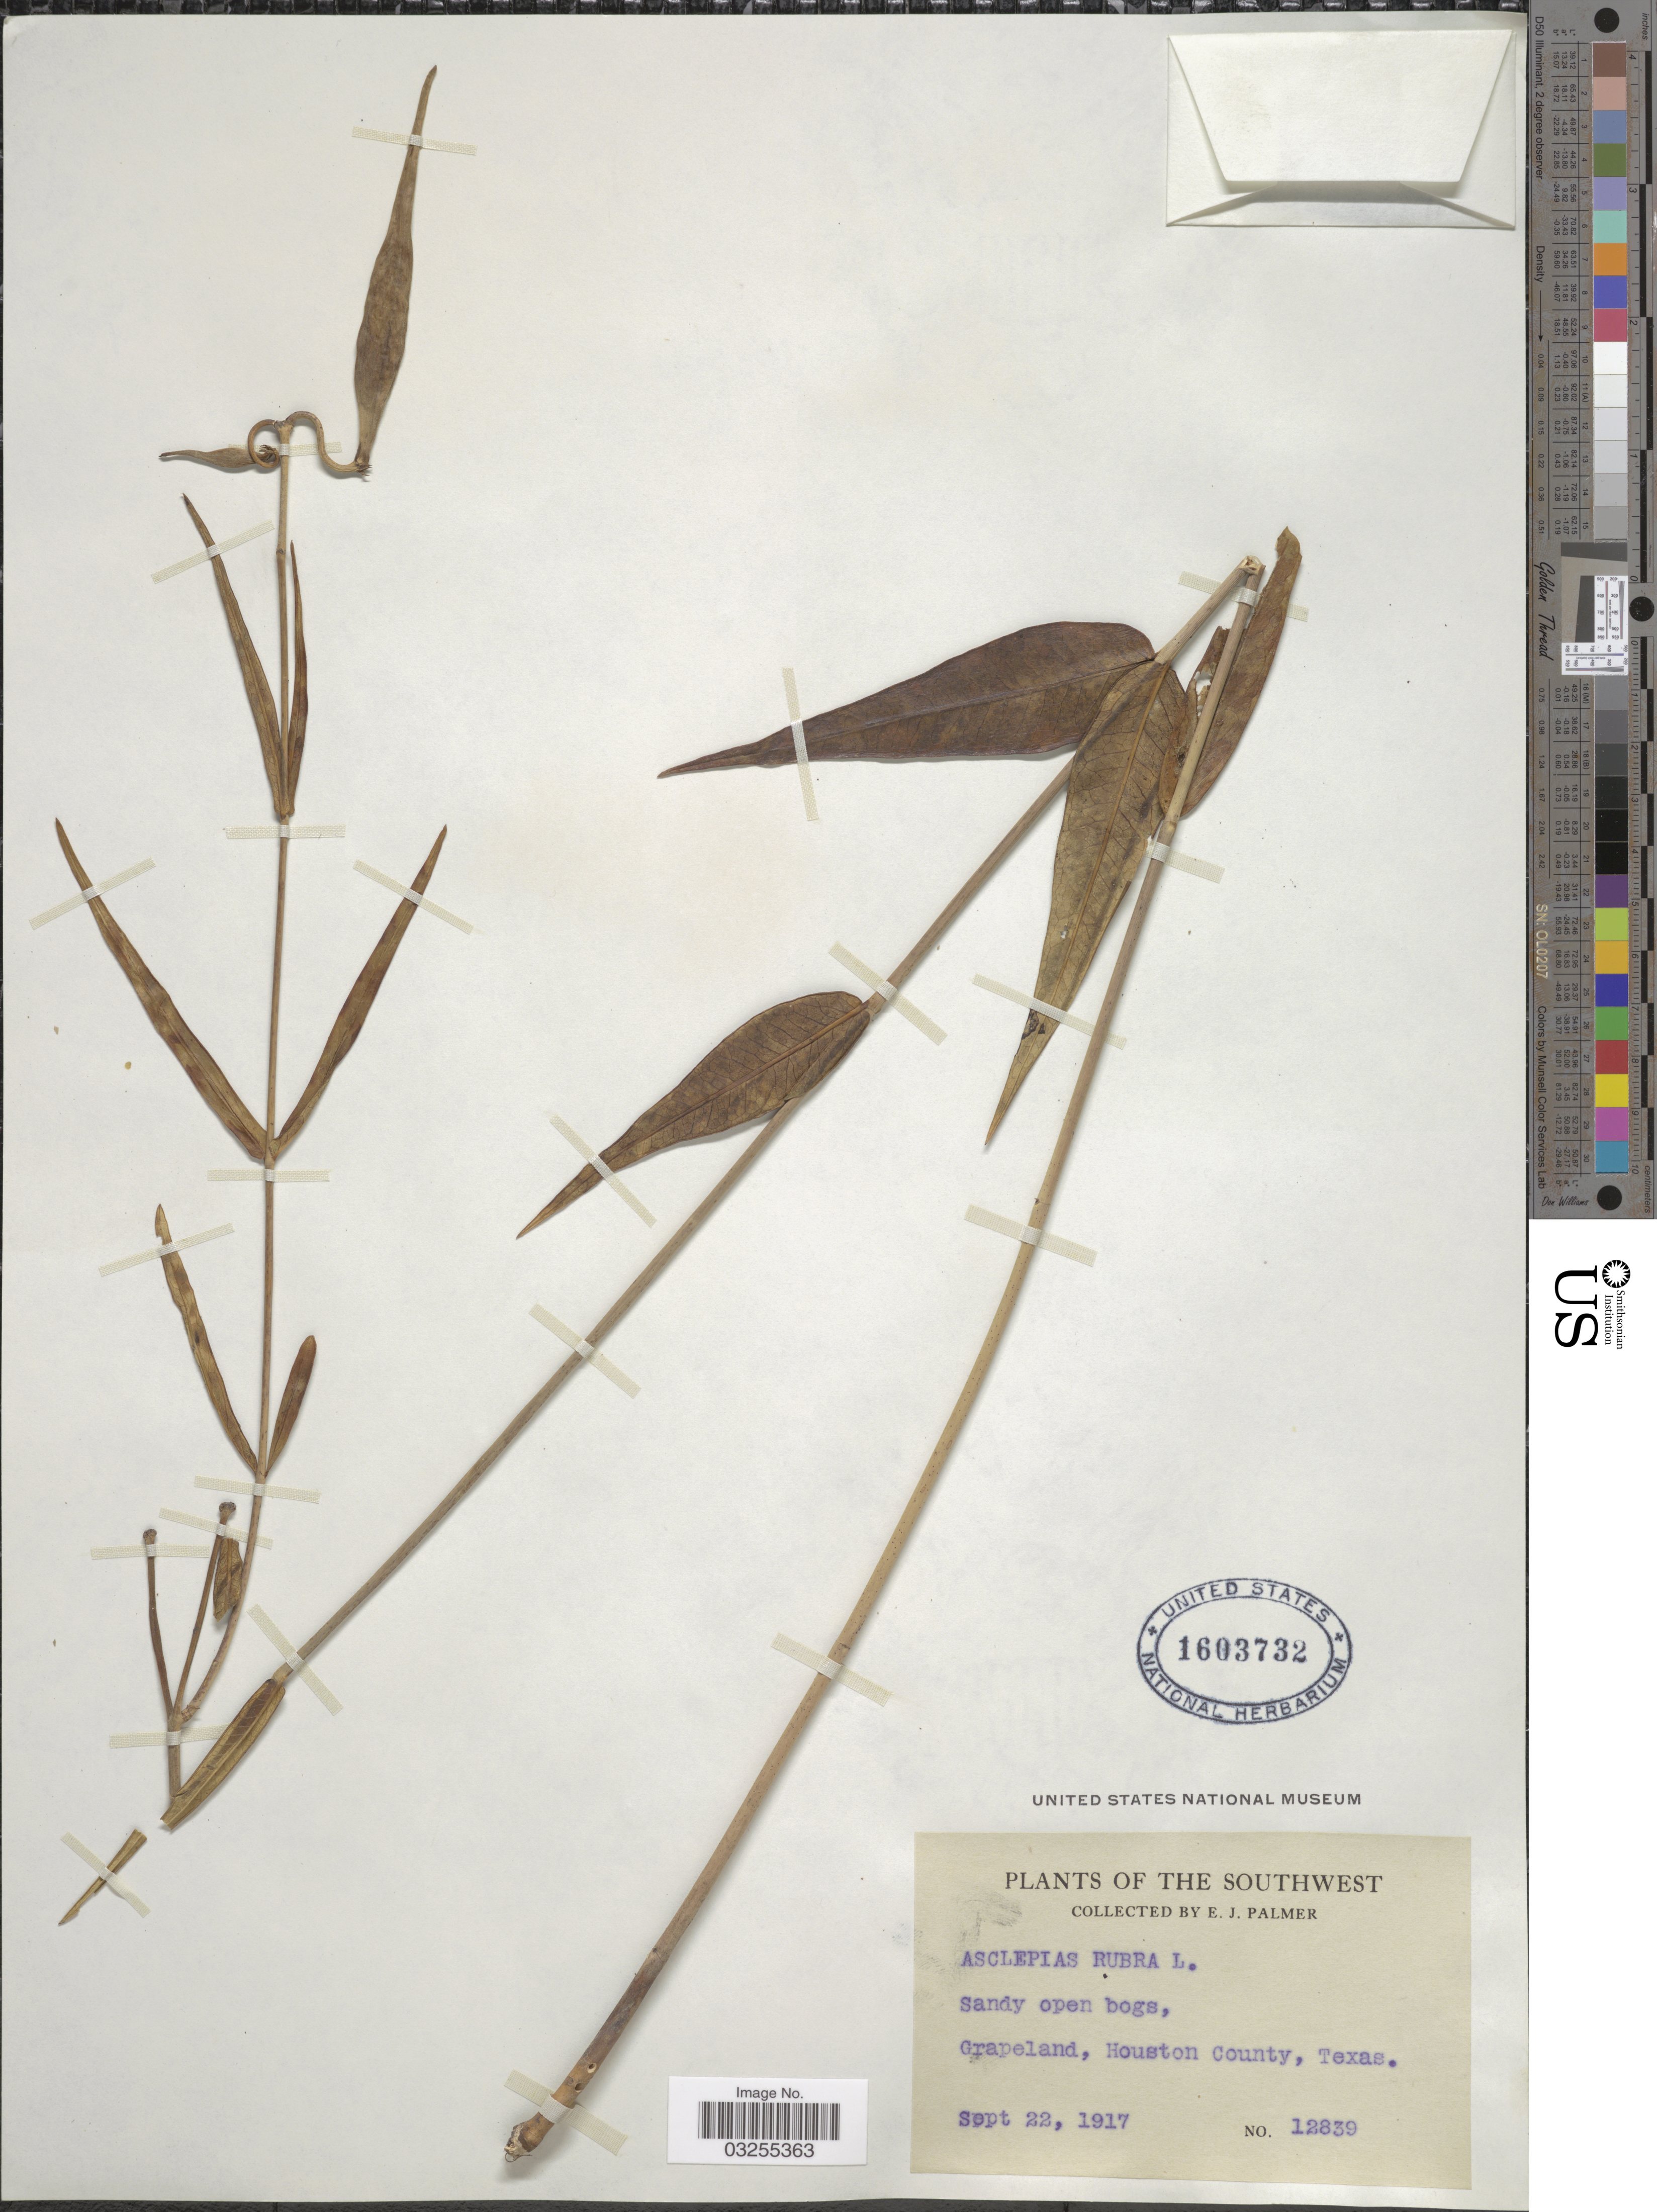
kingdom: Plantae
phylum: Tracheophyta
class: Magnoliopsida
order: Gentianales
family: Apocynaceae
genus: Asclepias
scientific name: Asclepias rubra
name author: L.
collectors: E. J. Palmer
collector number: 12839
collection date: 1917-09-22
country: United States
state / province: Texas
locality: Southwest. Grapeland, Houston County.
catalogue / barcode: US 1603732